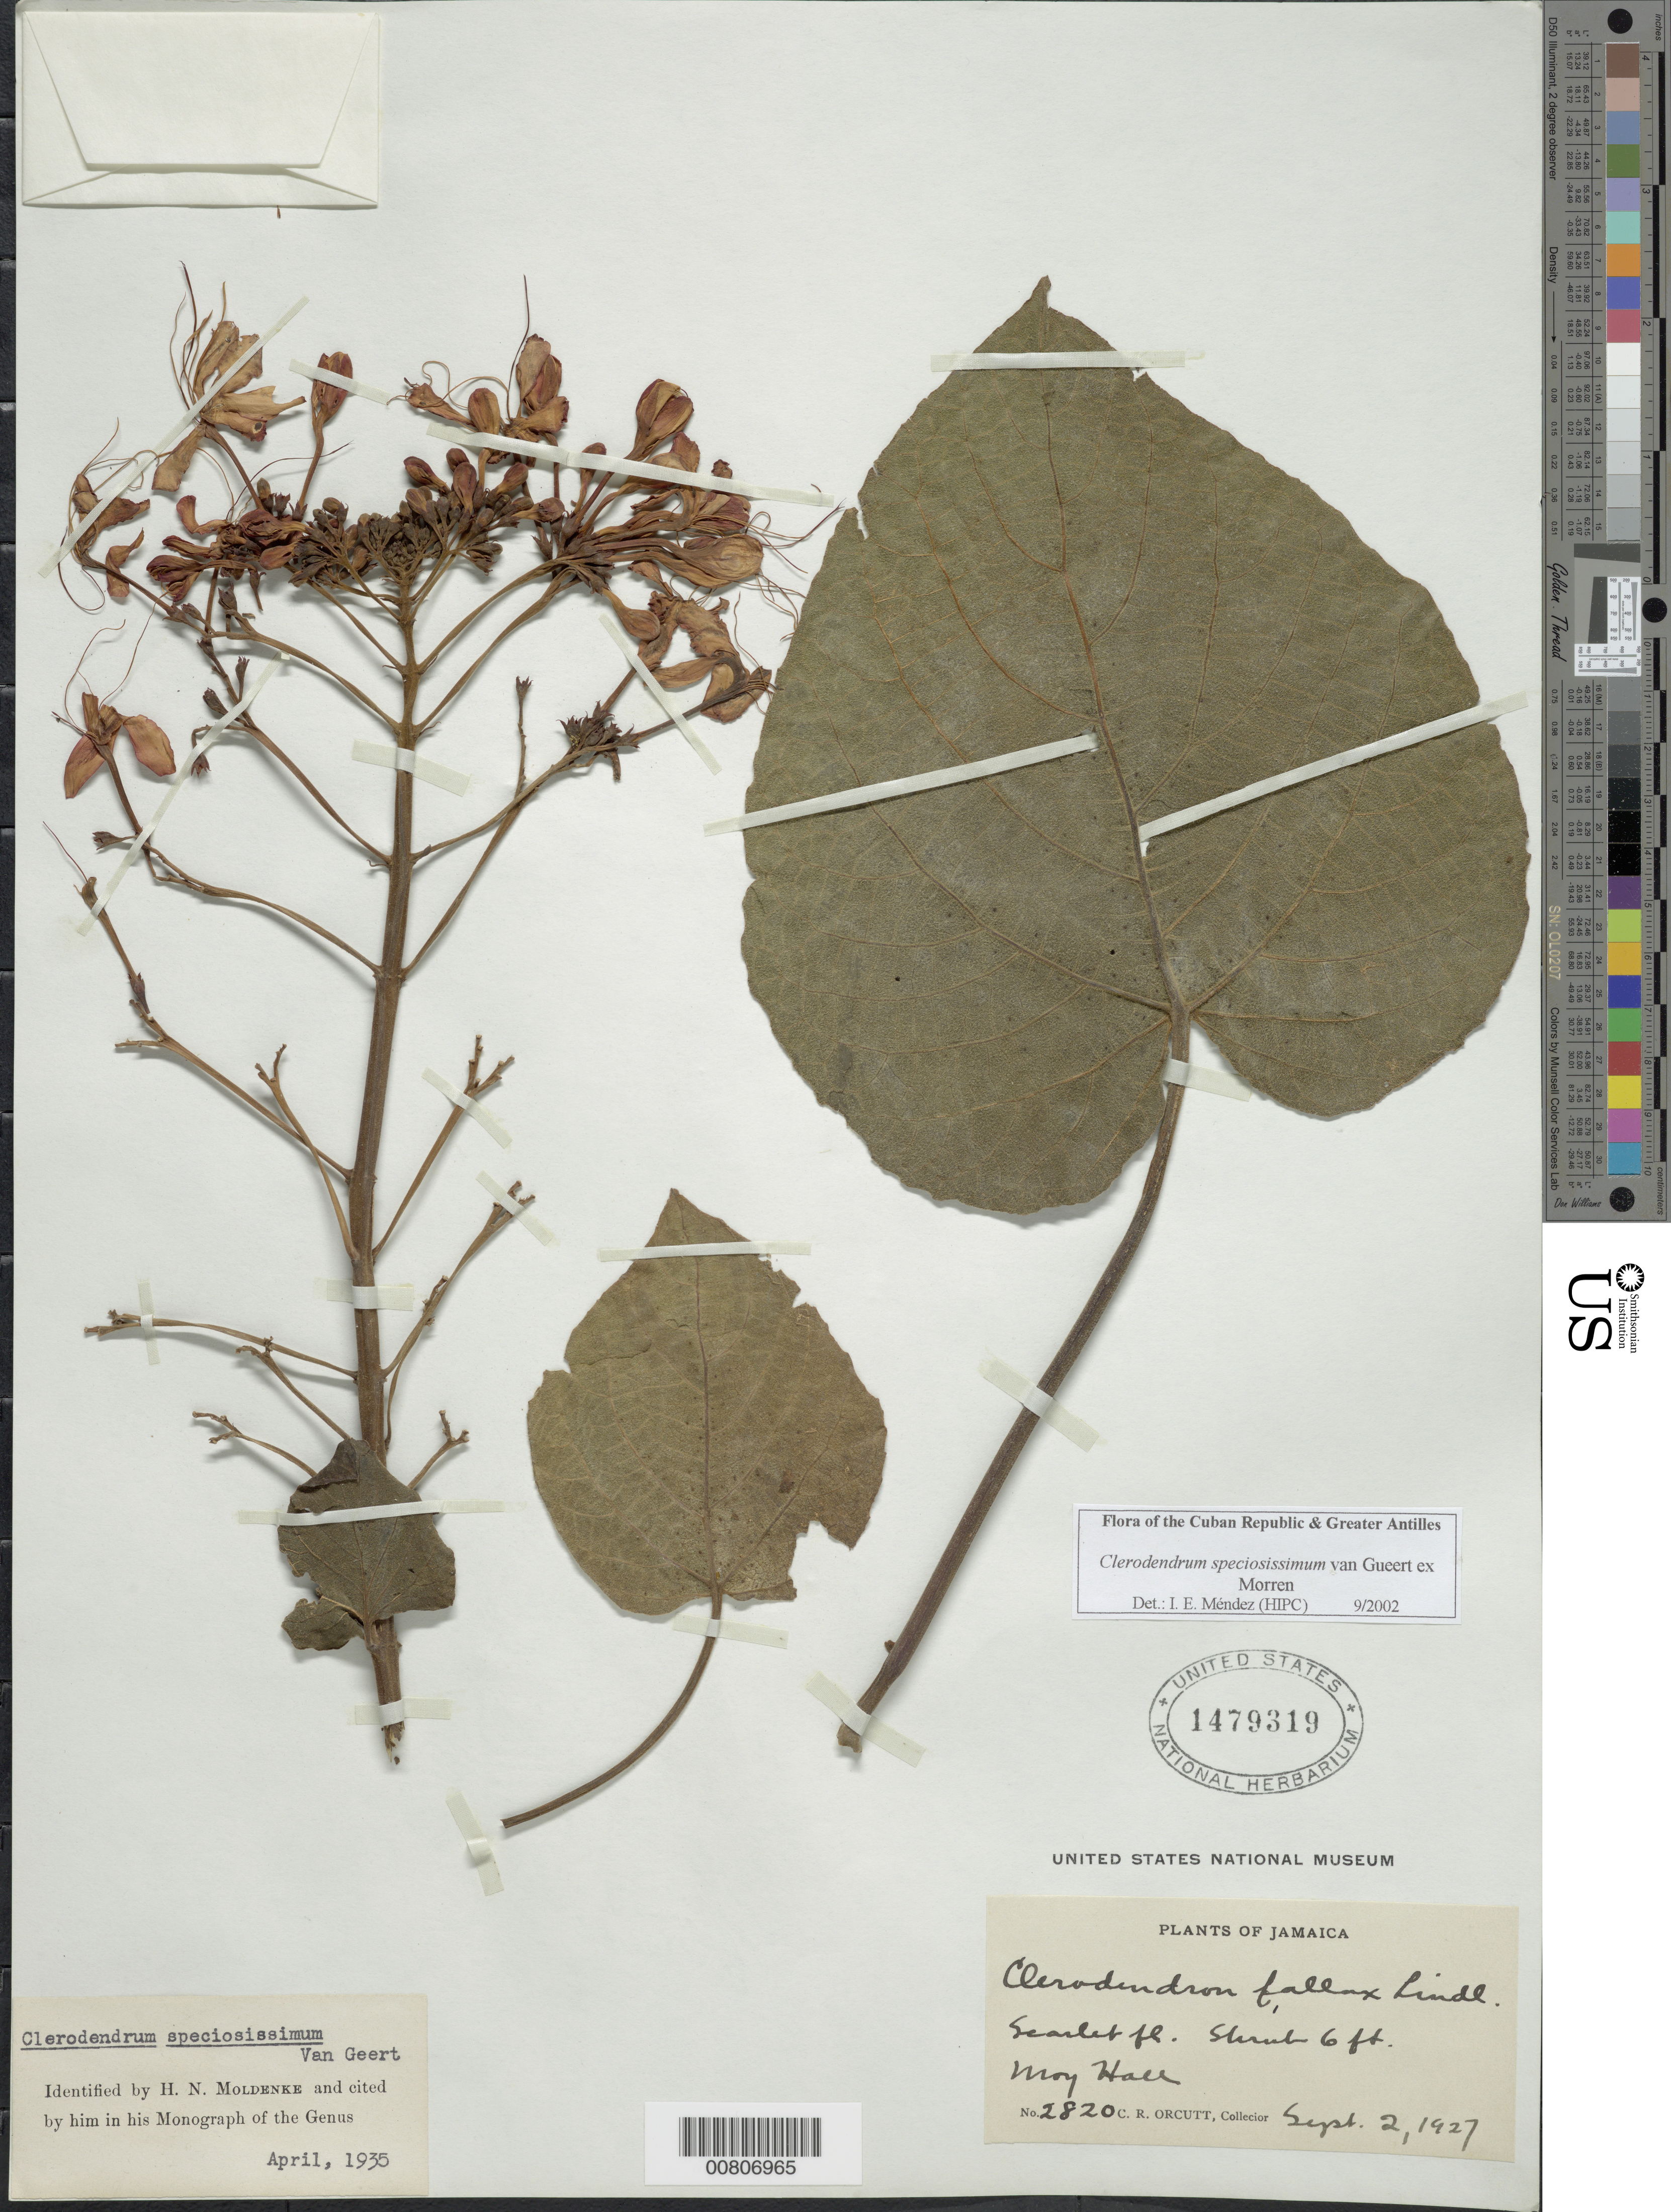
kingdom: Plantae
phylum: Tracheophyta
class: Magnoliopsida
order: Lamiales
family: Lamiaceae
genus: Clerodendrum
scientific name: Clerodendrum speciosissimum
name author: Drapiez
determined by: Méndez, Isidro E., (HIPC)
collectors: C. R. Orcutt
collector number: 2820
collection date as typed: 02 Sep 1927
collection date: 1927-09-02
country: Jamaica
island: Jamaica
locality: May Hall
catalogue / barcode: US 1479319